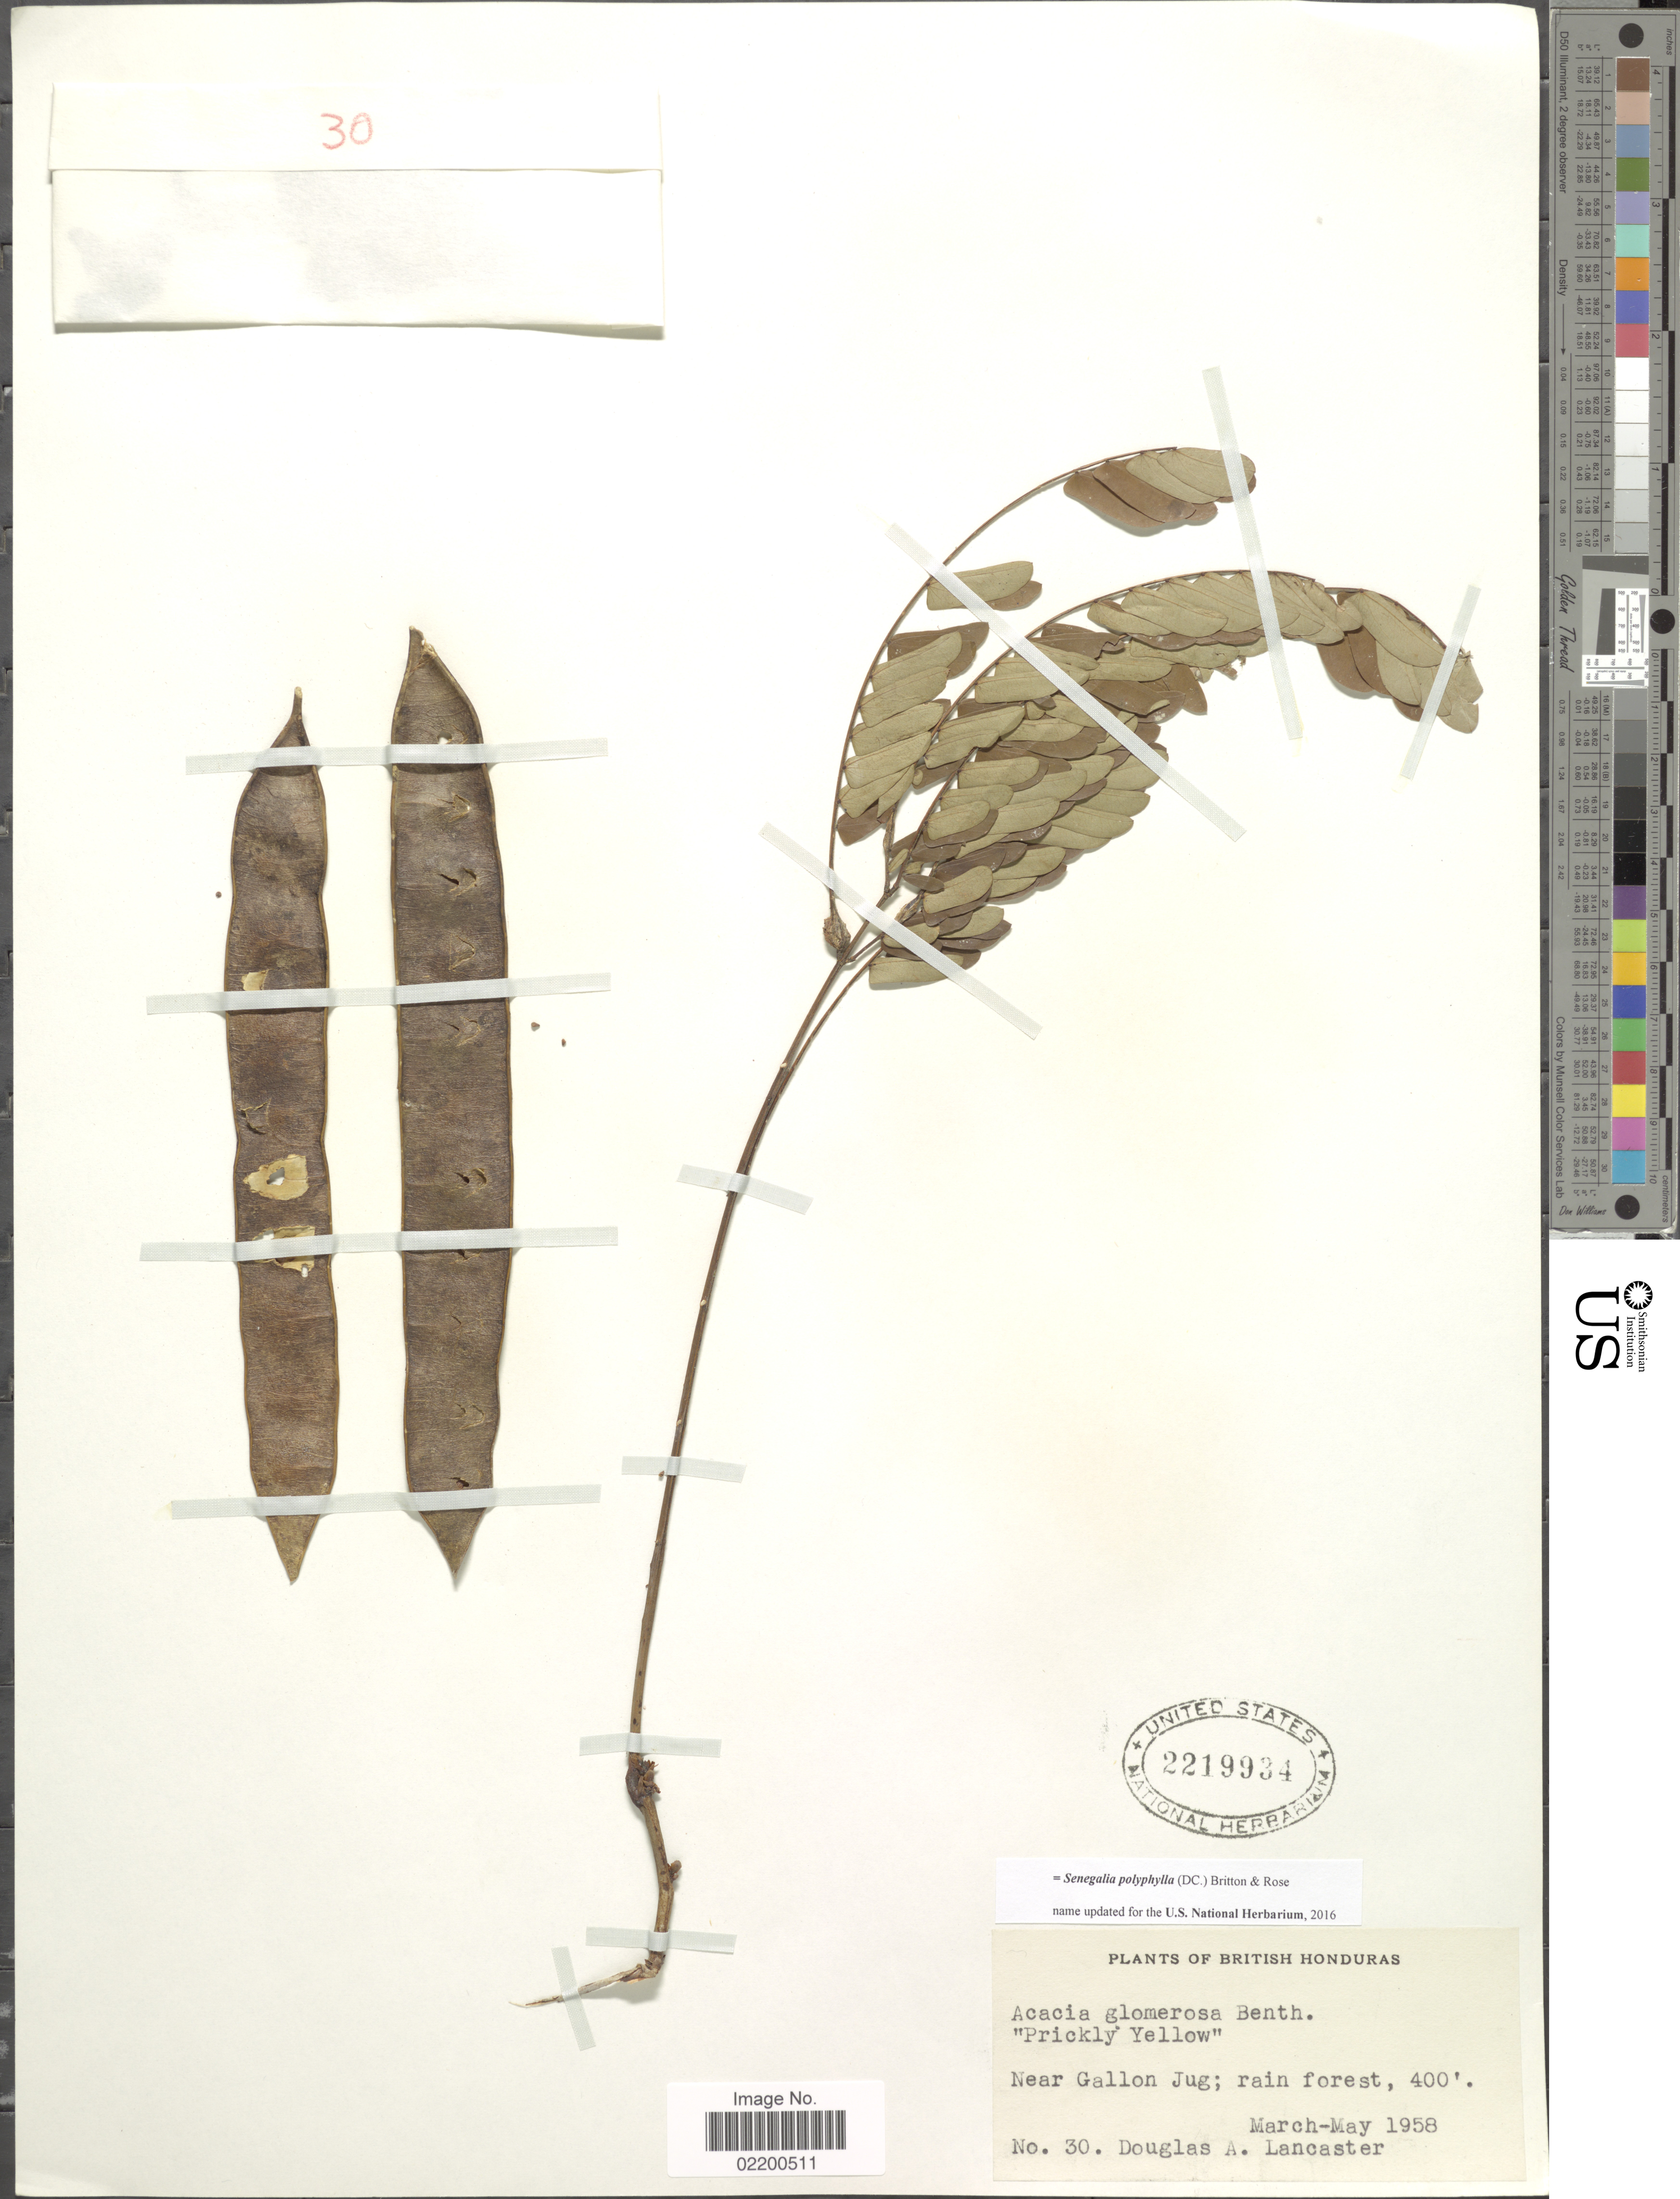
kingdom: Plantae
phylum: Tracheophyta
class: Magnoliopsida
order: Fabales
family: Fabaceae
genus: Senegalia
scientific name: Senegalia polyphylla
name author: (DC.) Britton & Rose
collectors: D. Lancaster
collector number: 30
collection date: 1958-03/1958-05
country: Belize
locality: Near Gallon Jug: rain forest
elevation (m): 122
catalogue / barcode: US 2219934